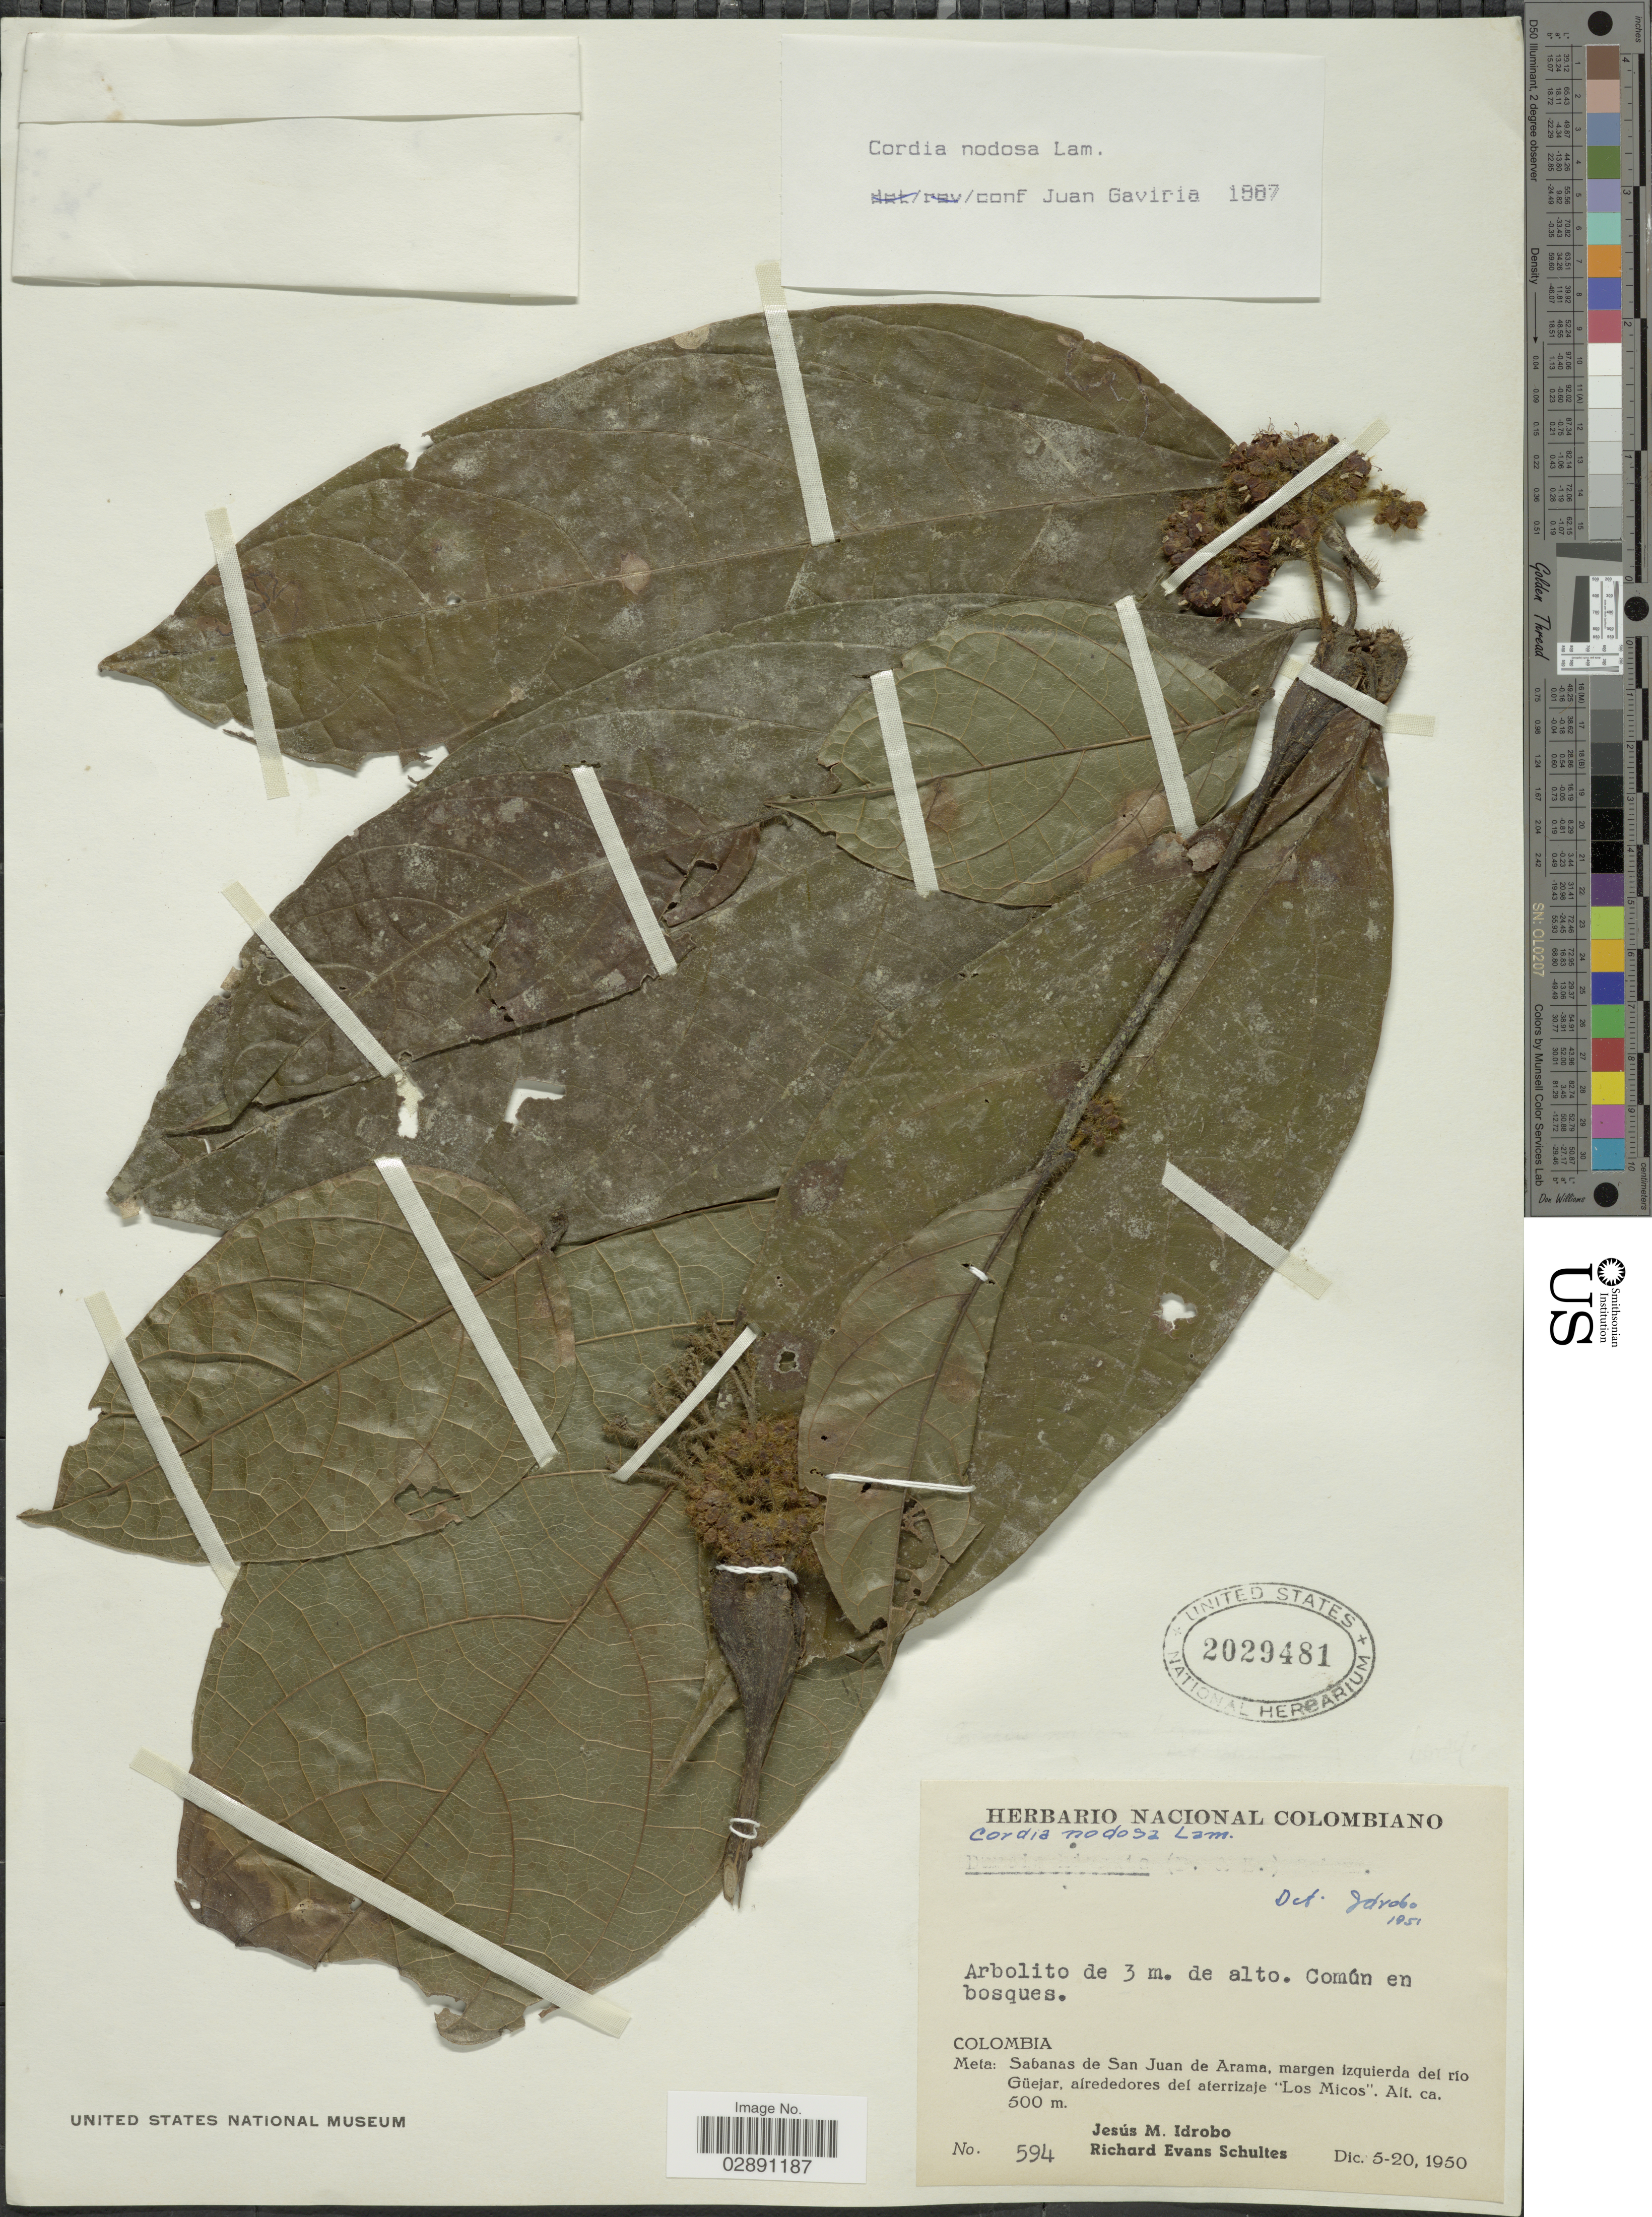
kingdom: Plantae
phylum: Tracheophyta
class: Magnoliopsida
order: Boraginales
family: Cordiaceae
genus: Cordia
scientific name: Cordia nodosa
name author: Lam.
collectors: J. M. Idrobo & R. E. Schultes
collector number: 594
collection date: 1950-12-05/1950-12-20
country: Colombia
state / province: Meta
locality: Sabanas de San Juan de Arama, margen izquierda del río Güejar, alrededores del aterrizaje "Los Micos".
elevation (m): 500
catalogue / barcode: US 2029481